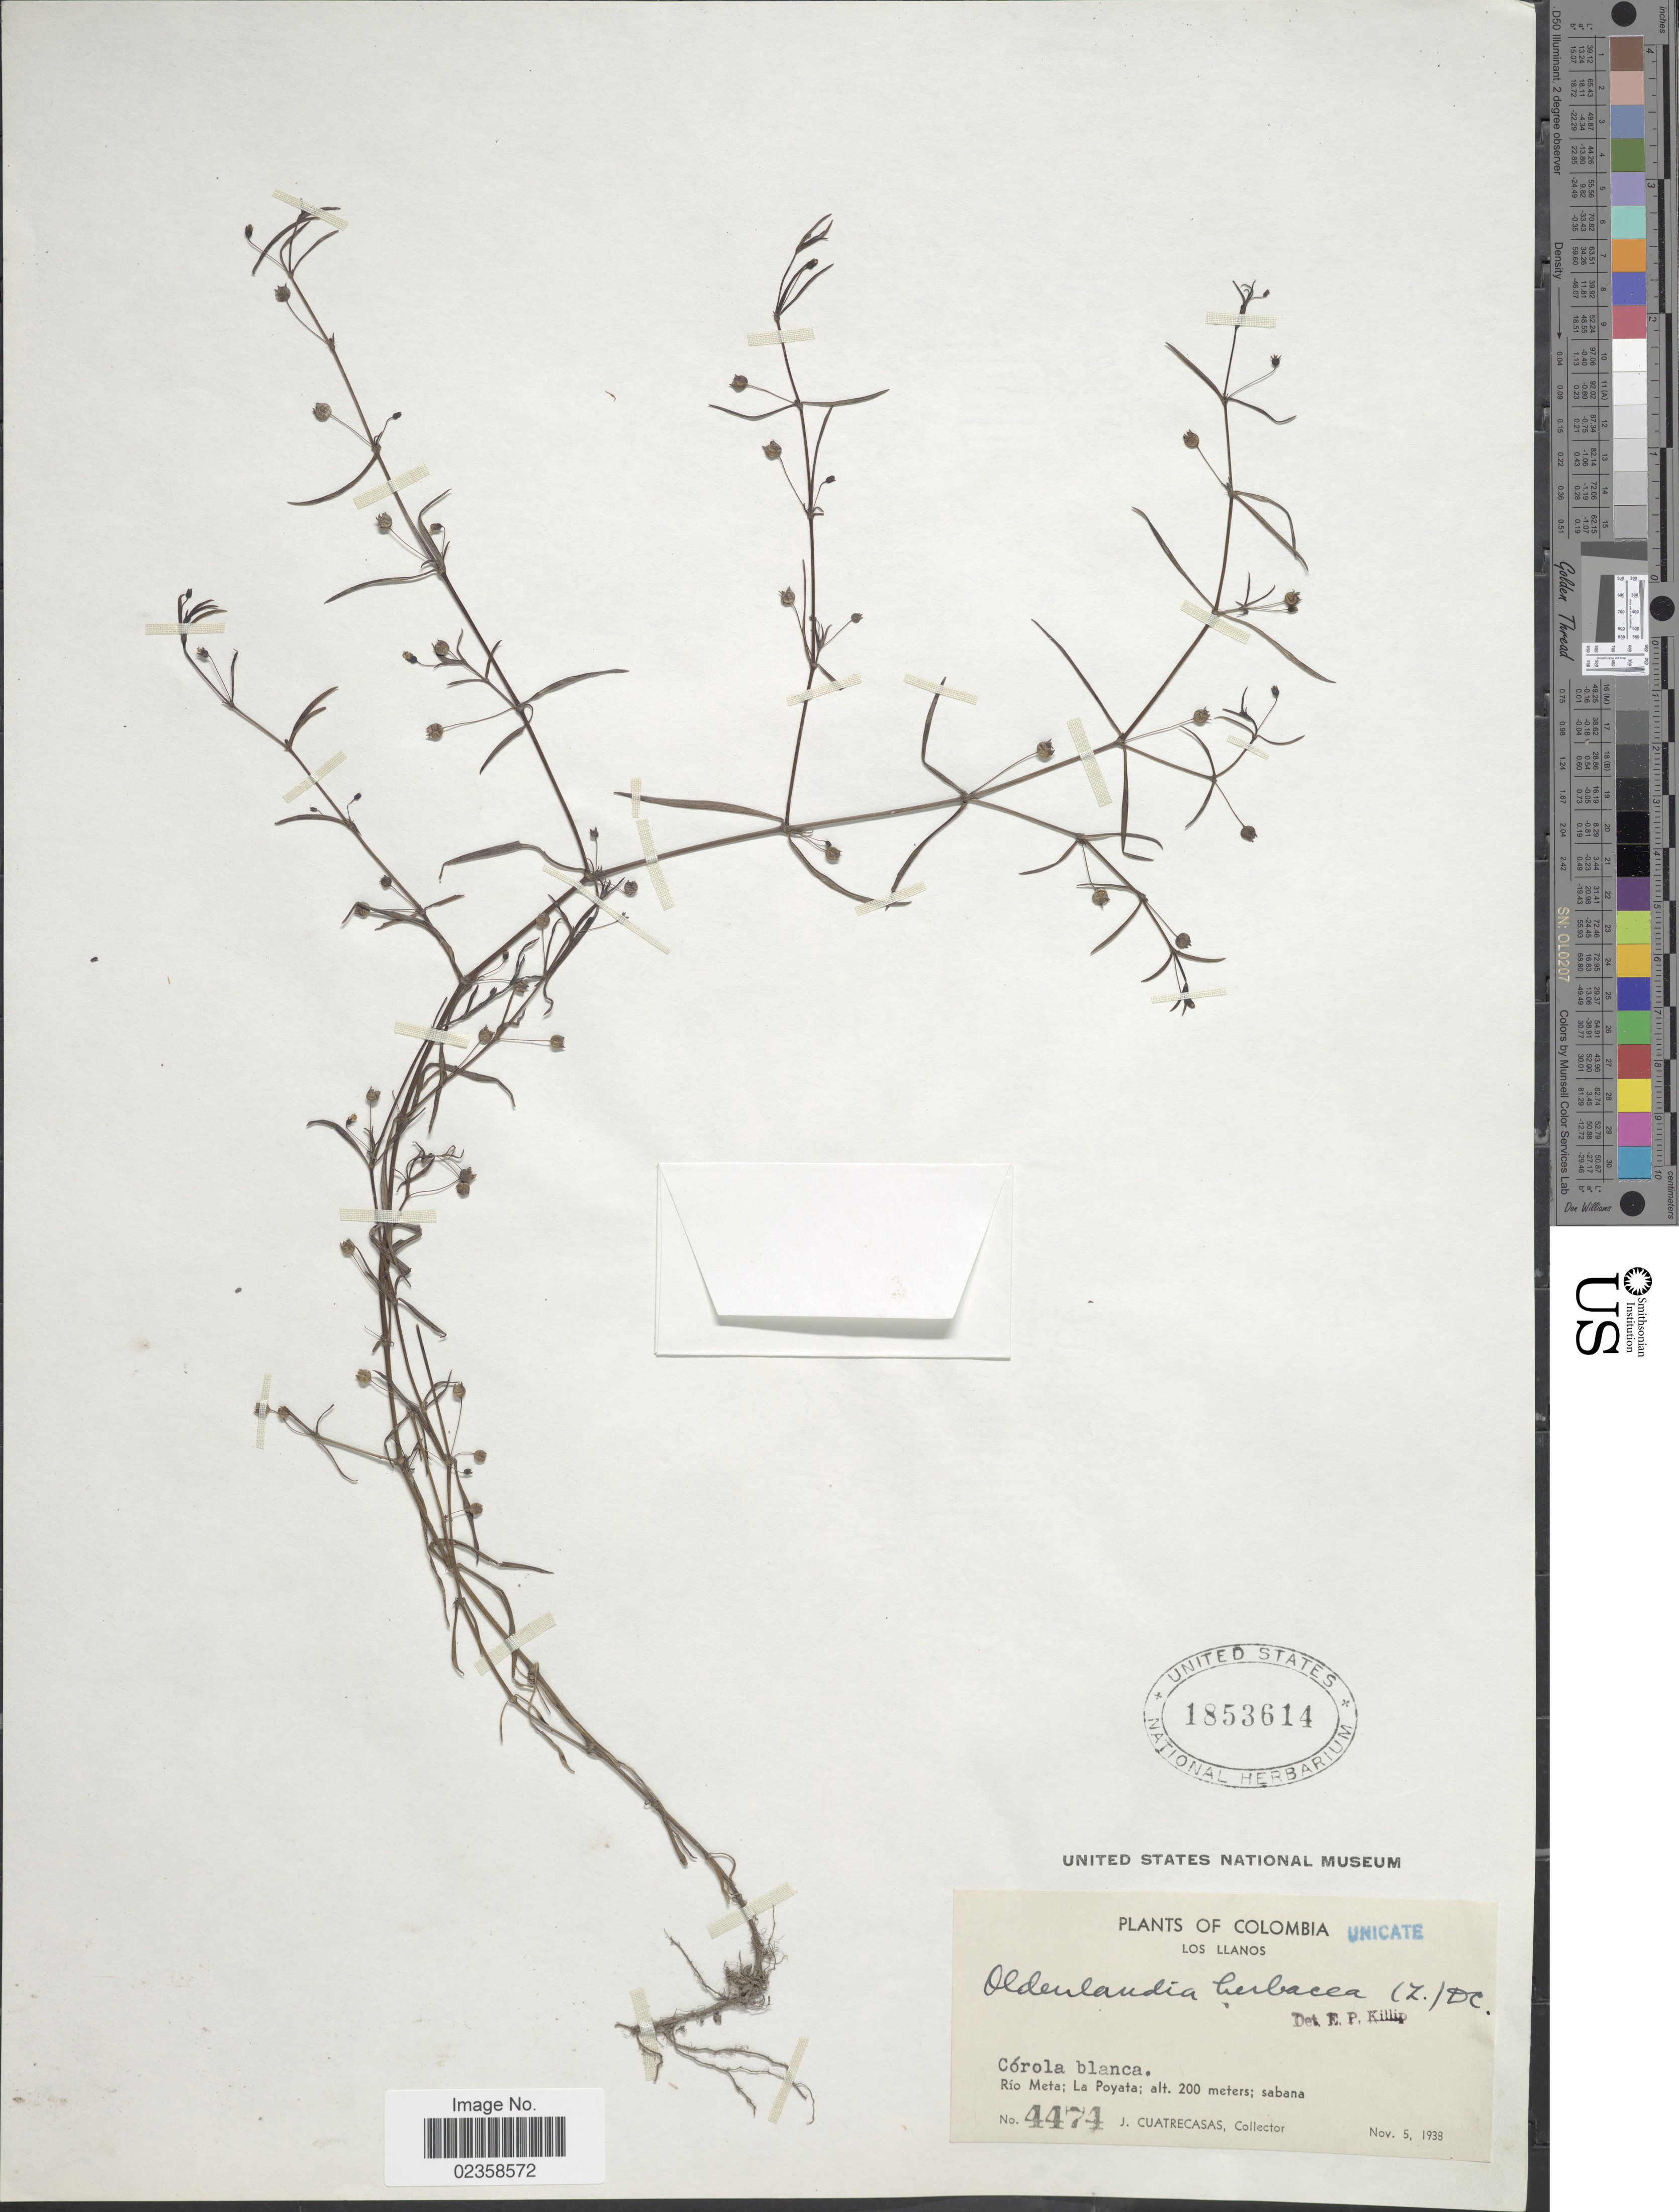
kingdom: Plantae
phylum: Tracheophyta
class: Magnoliopsida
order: Gentianales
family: Rubiaceae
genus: Oldenlandia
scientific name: Oldenlandia herbacea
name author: (L.) Roxb.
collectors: J. Cuatrecasas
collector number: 4474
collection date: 1938-11-05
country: Colombia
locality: Los Llanos, Rio Meta, La Poyata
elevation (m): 200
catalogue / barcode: US 1853614